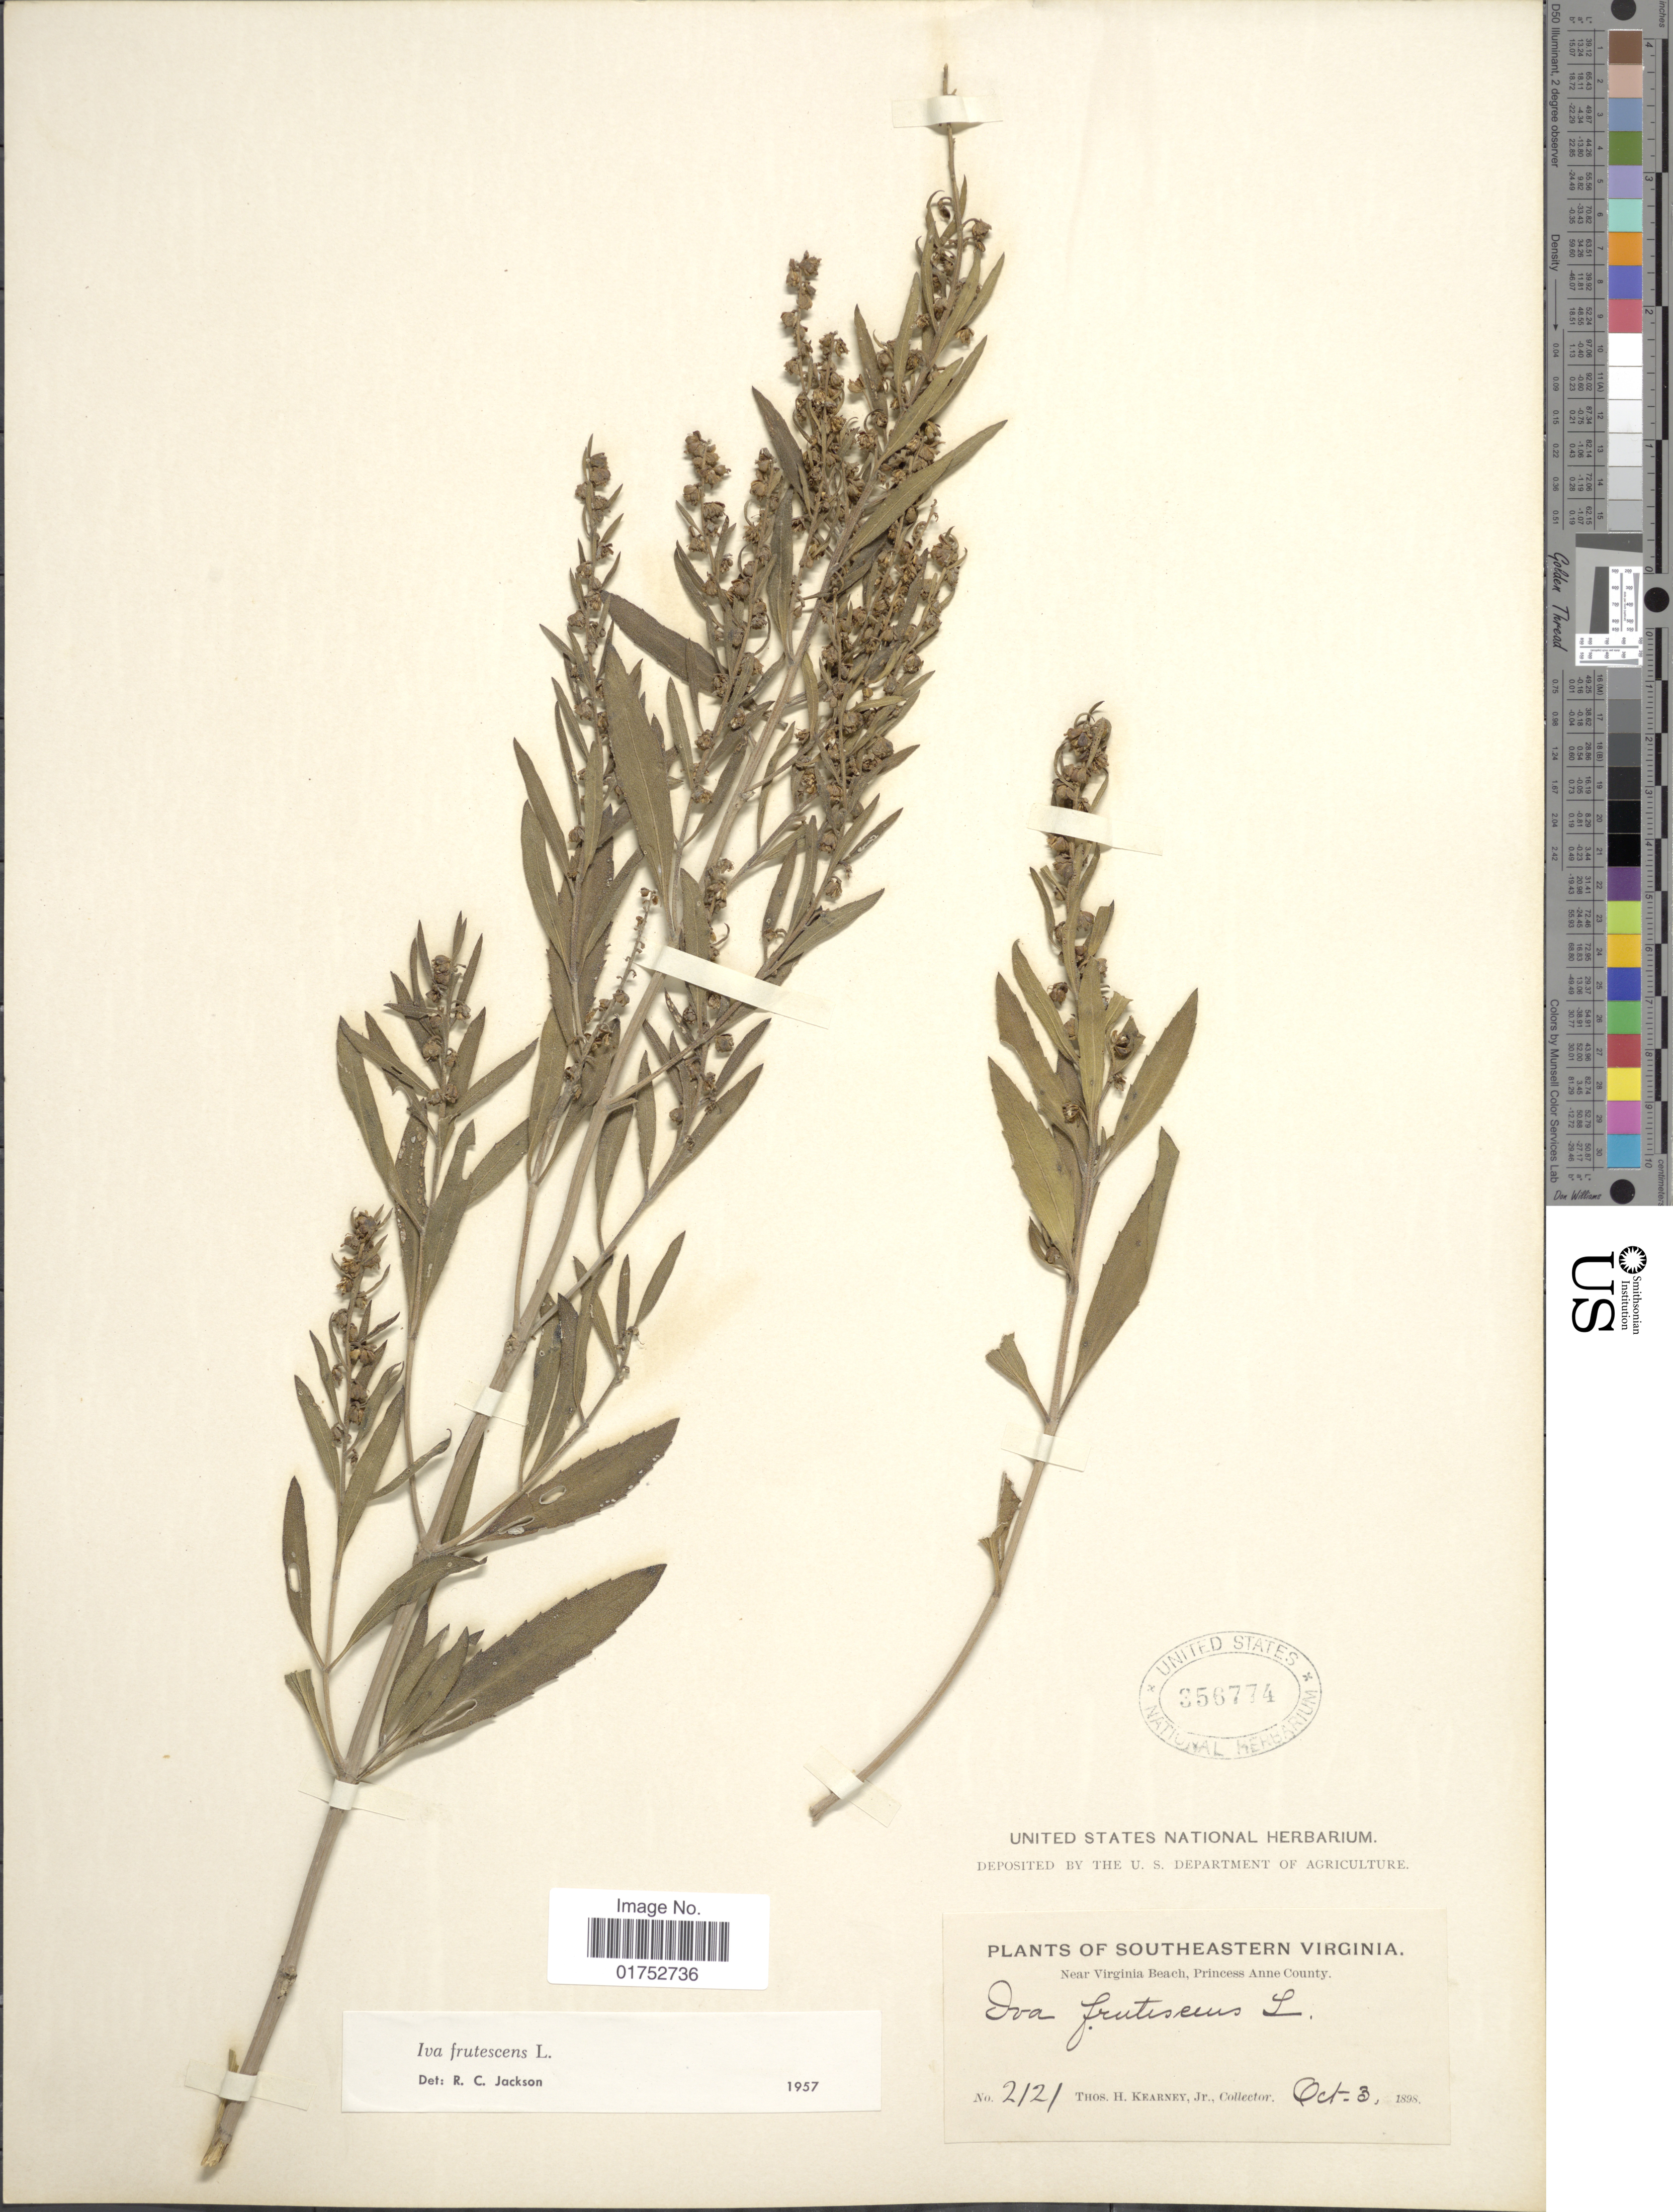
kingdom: Plantae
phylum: Tracheophyta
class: Magnoliopsida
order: Asterales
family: Asteraceae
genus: Iva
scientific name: Iva frutescens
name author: L.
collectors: T. H. Kearney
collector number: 2121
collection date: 1898-10-03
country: United States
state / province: Virginia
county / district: City of Virginia Beach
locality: Southeastern Virginia, near Virginia Beach, Princess Anne (=historic county name) County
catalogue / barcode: US 356774